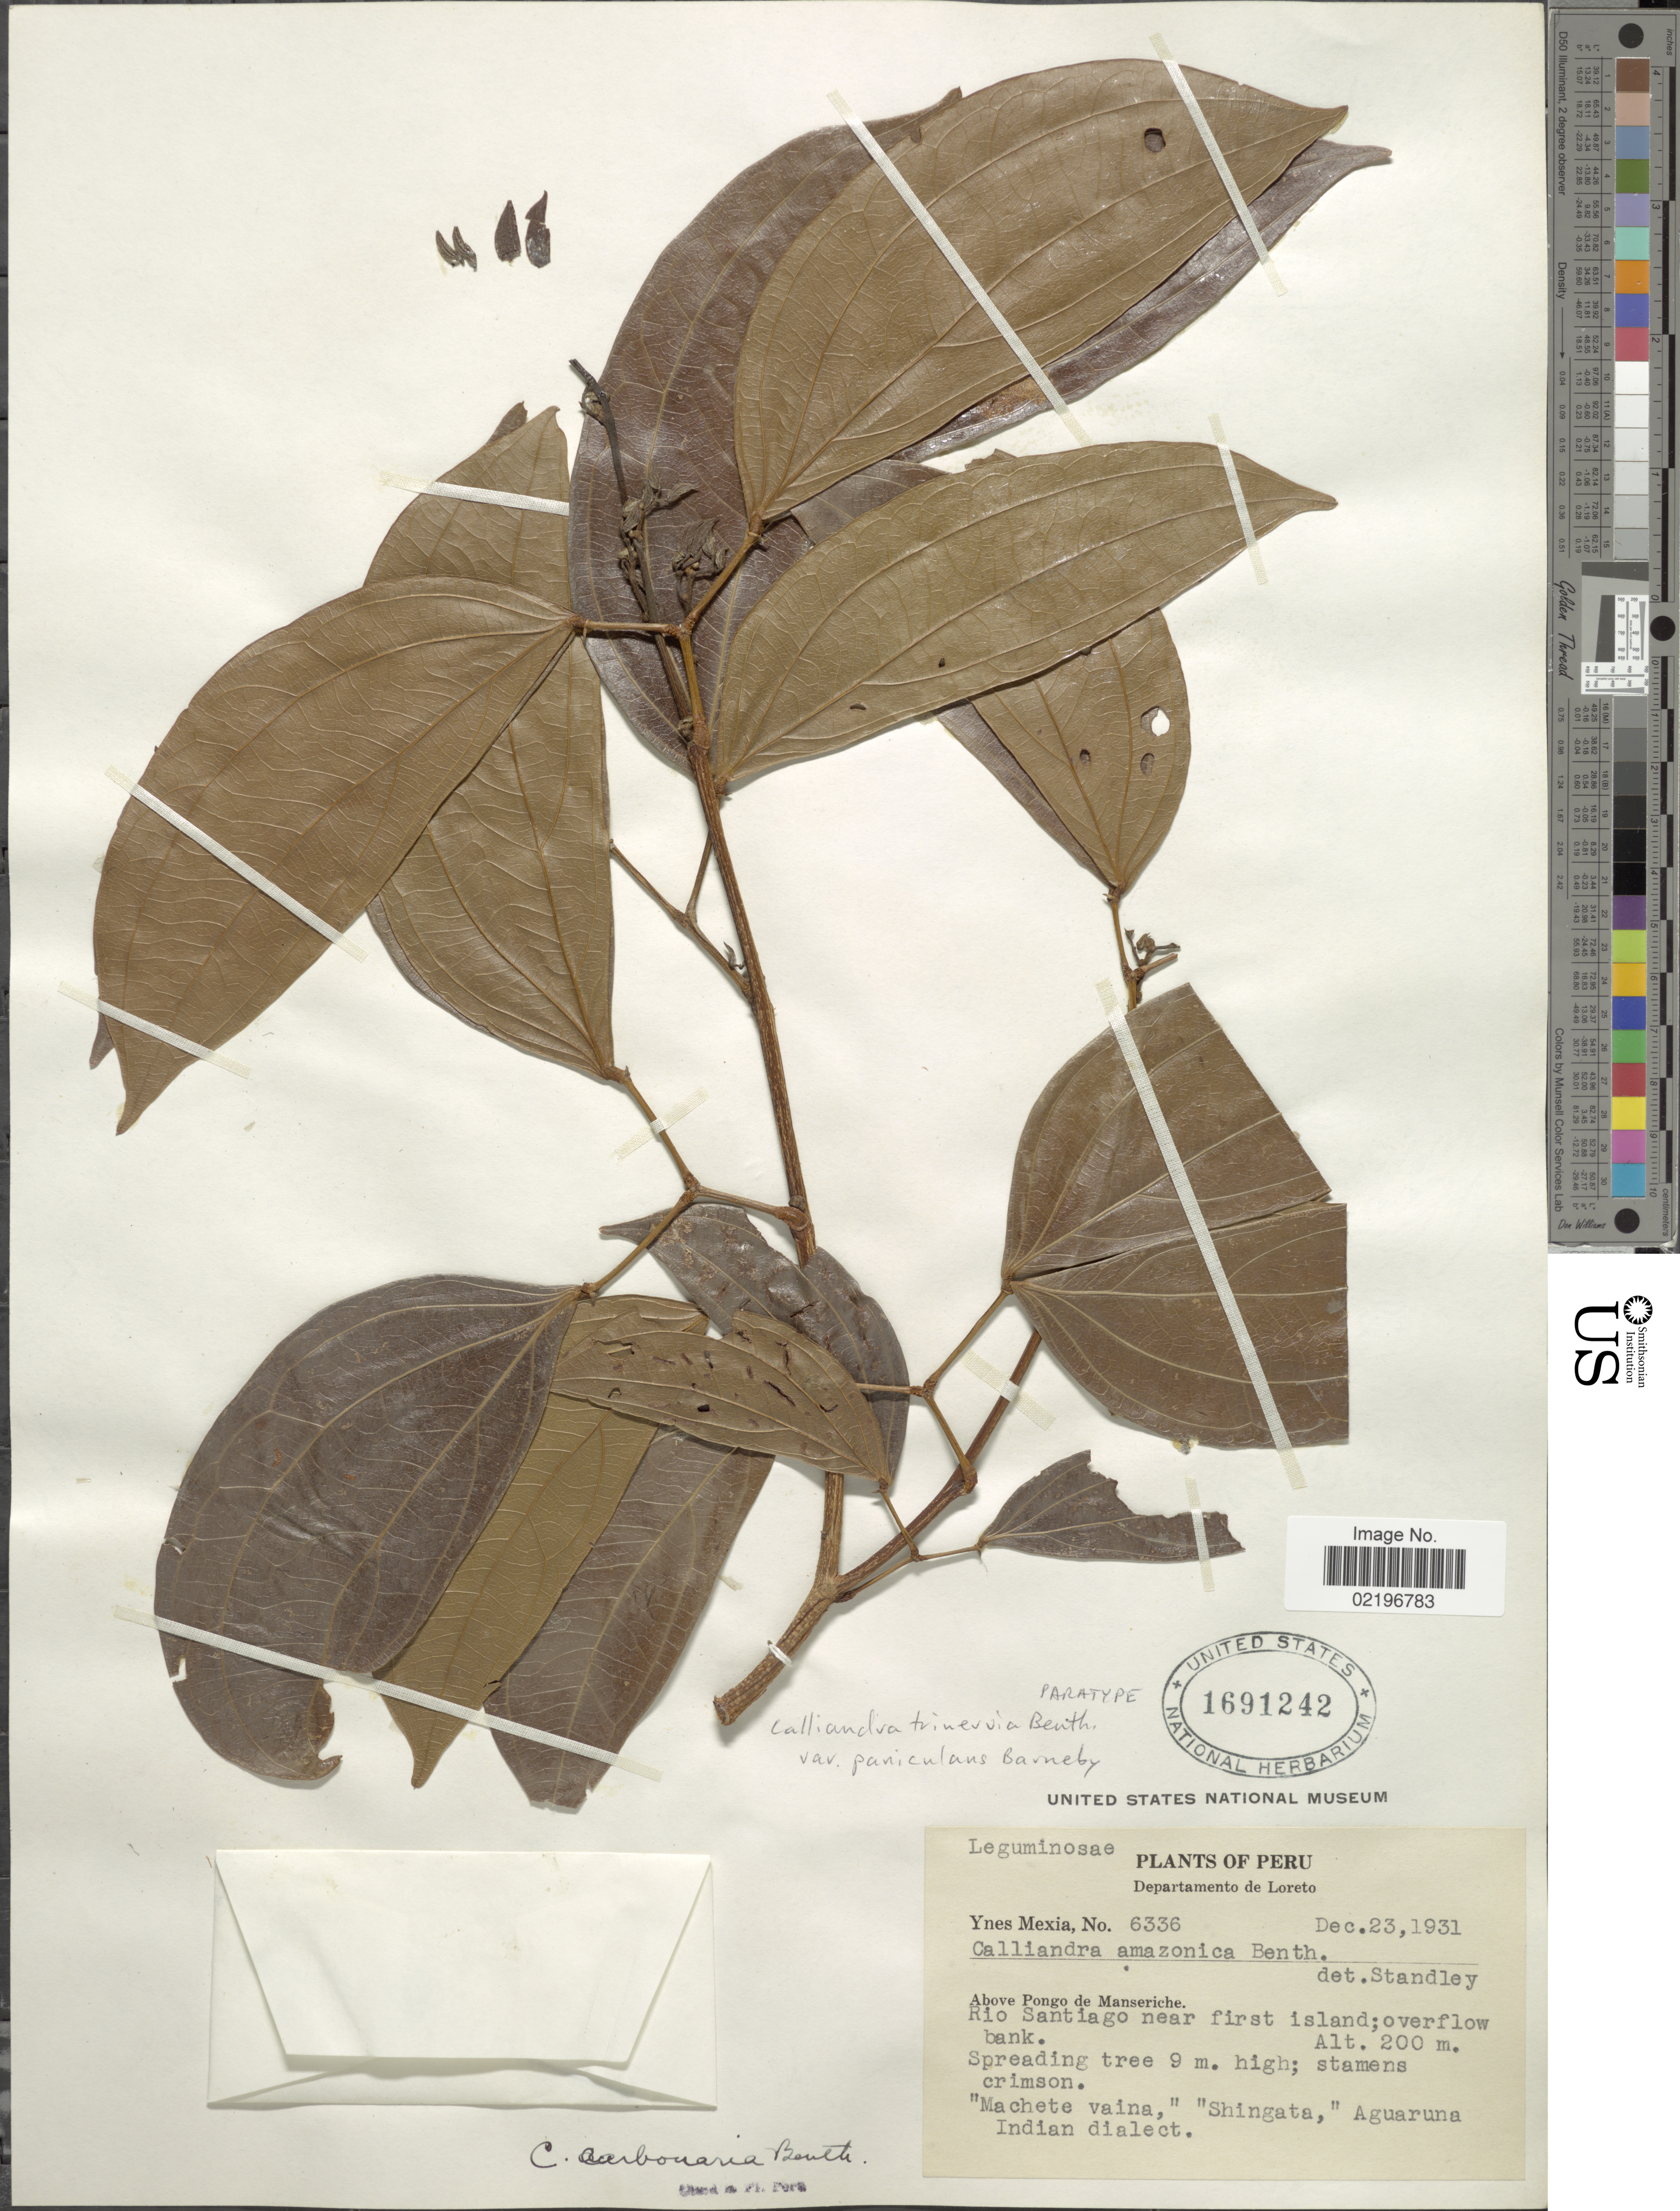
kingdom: Plantae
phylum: Tracheophyta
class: Magnoliopsida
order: Fabales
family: Fabaceae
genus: Calliandra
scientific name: Calliandra trinervia var. paniculans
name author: Barneby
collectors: Y. Mexia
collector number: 6336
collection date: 1931-12-23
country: Peru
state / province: Loreto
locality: Above Pongo de Manseriche. Rio Santago near first island; overflow bank.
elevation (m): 200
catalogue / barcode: US 1691242